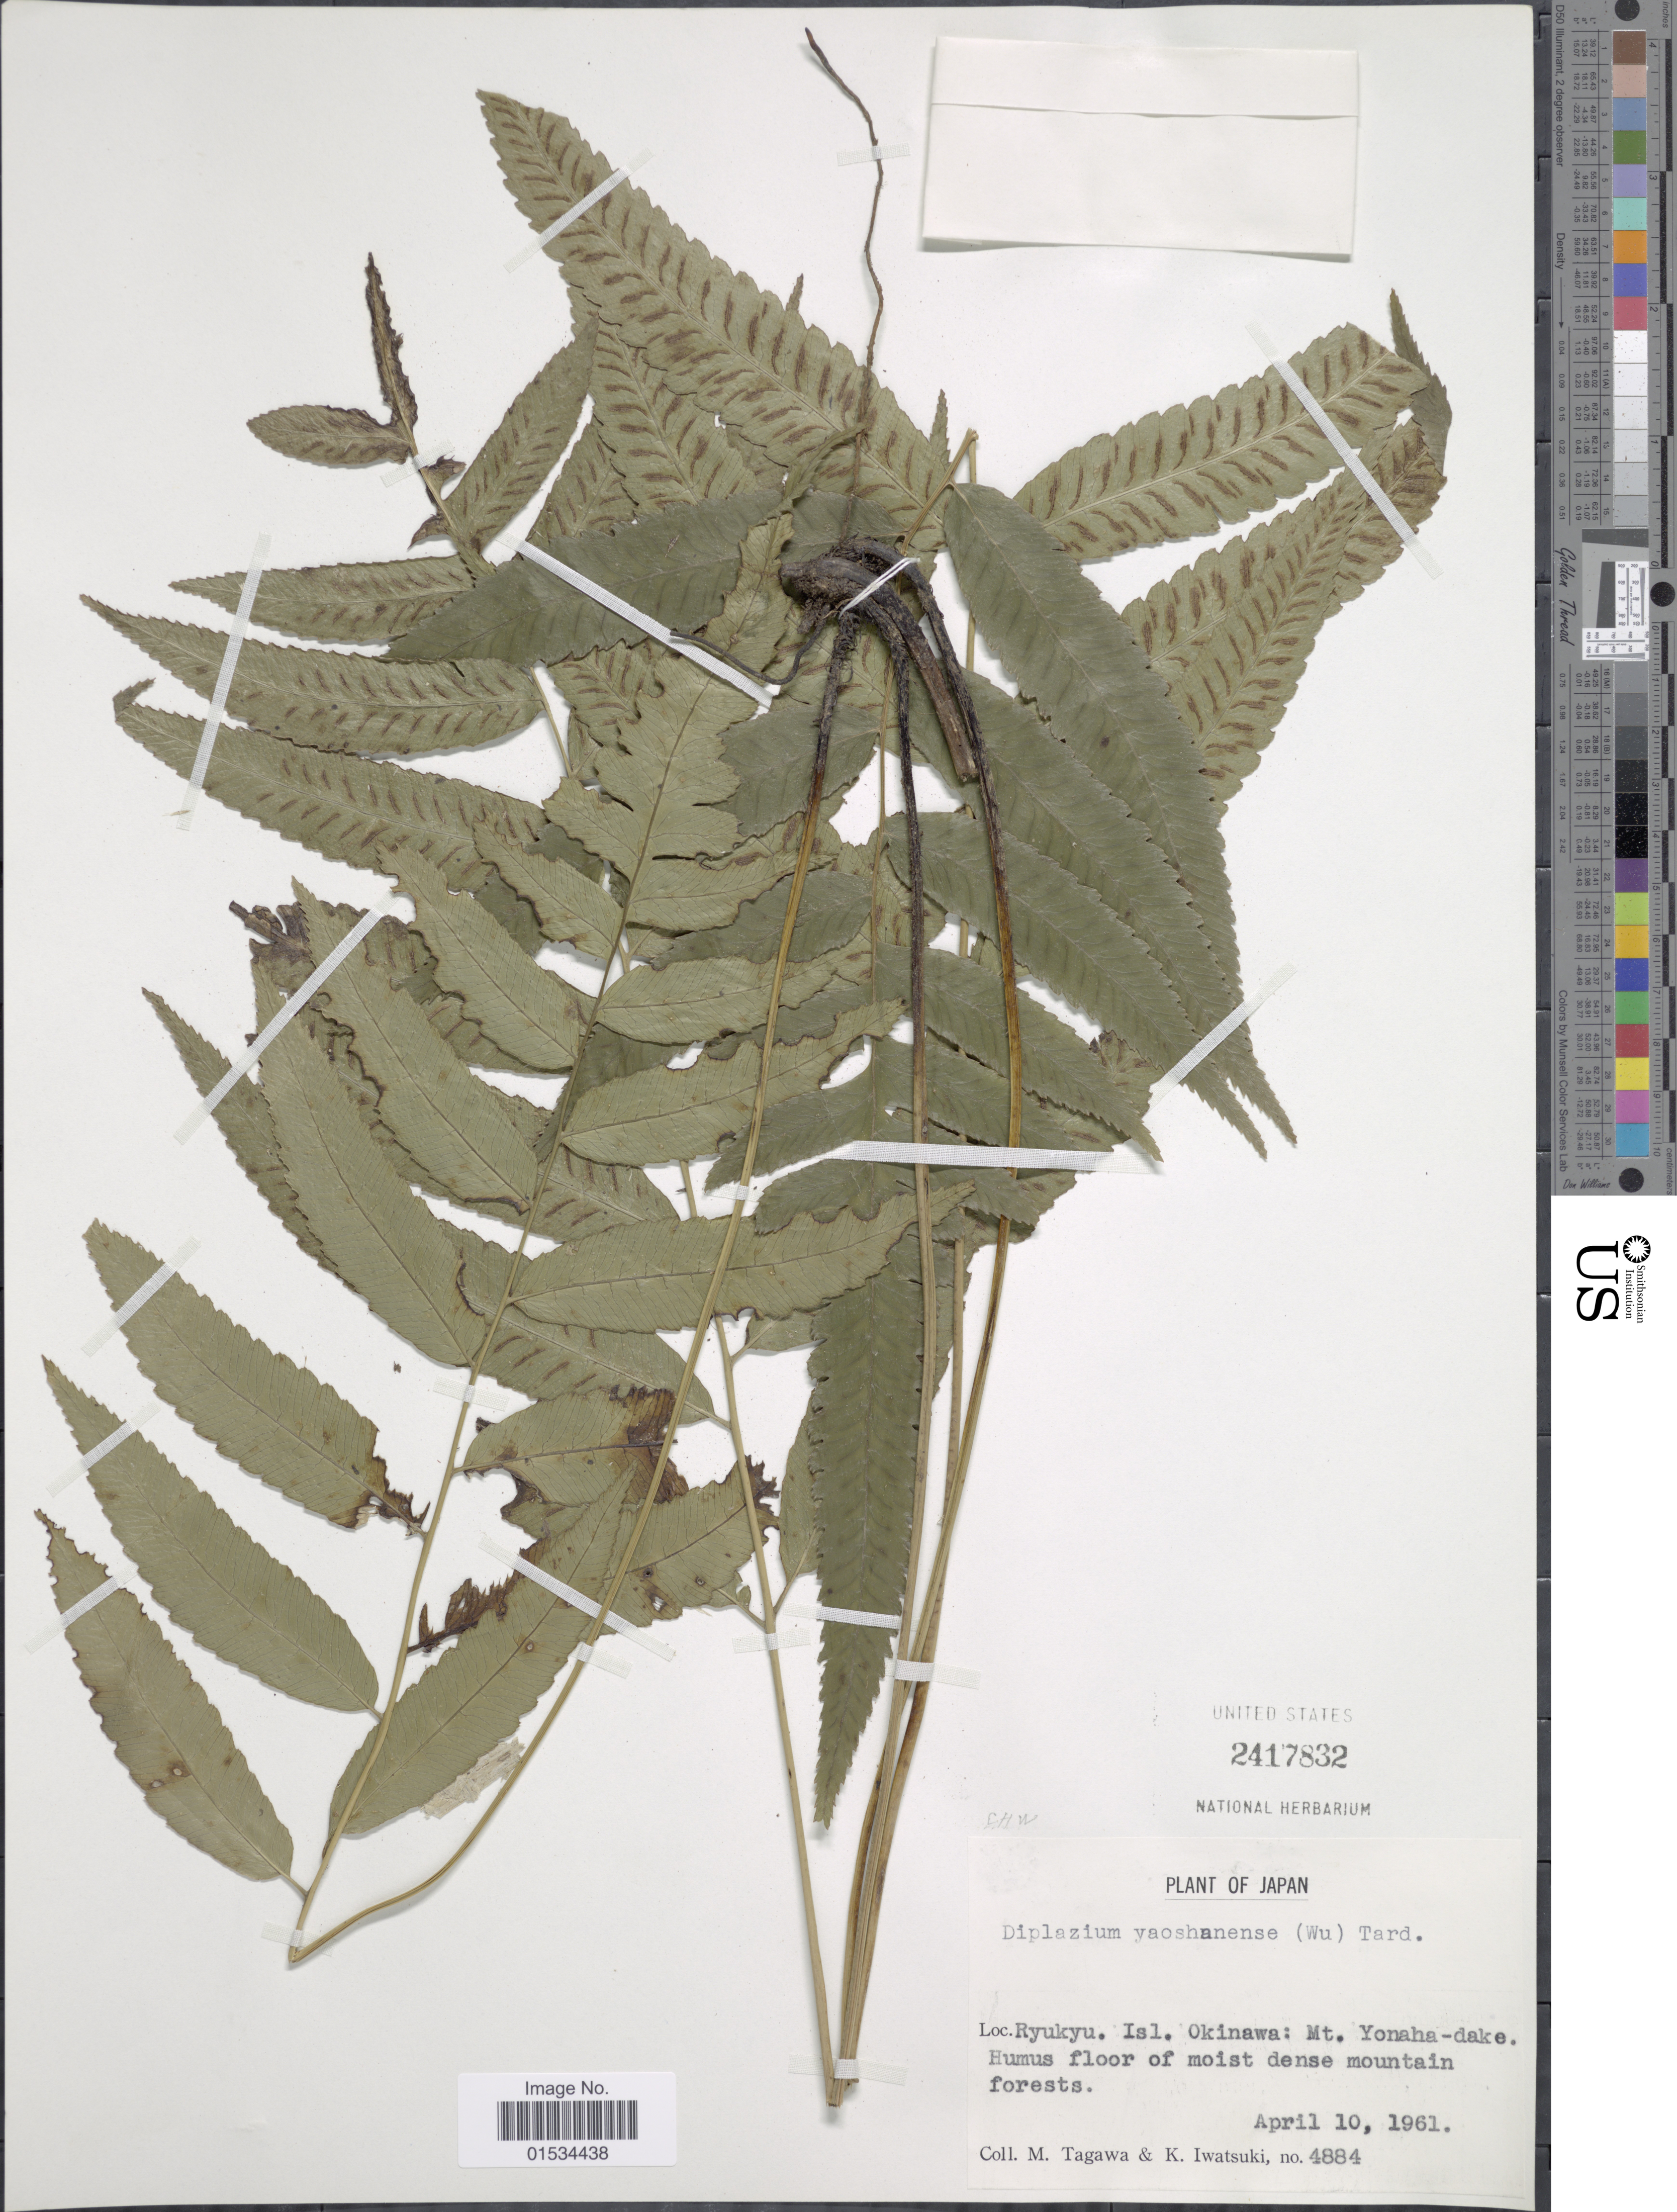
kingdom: Plantae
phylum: Tracheophyta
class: Polypodiopsida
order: Polypodiales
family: Athyriaceae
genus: Diplazium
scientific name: Diplazium yaoshanense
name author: (Y.C. Wu) Tardieu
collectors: M. Tagawa & K. Iwatsuki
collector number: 4884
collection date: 1961-04-10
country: Japan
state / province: Okinawa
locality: Ryukyu. Isl. Okinawa: Mt. Yonaha-dake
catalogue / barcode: US 2417832